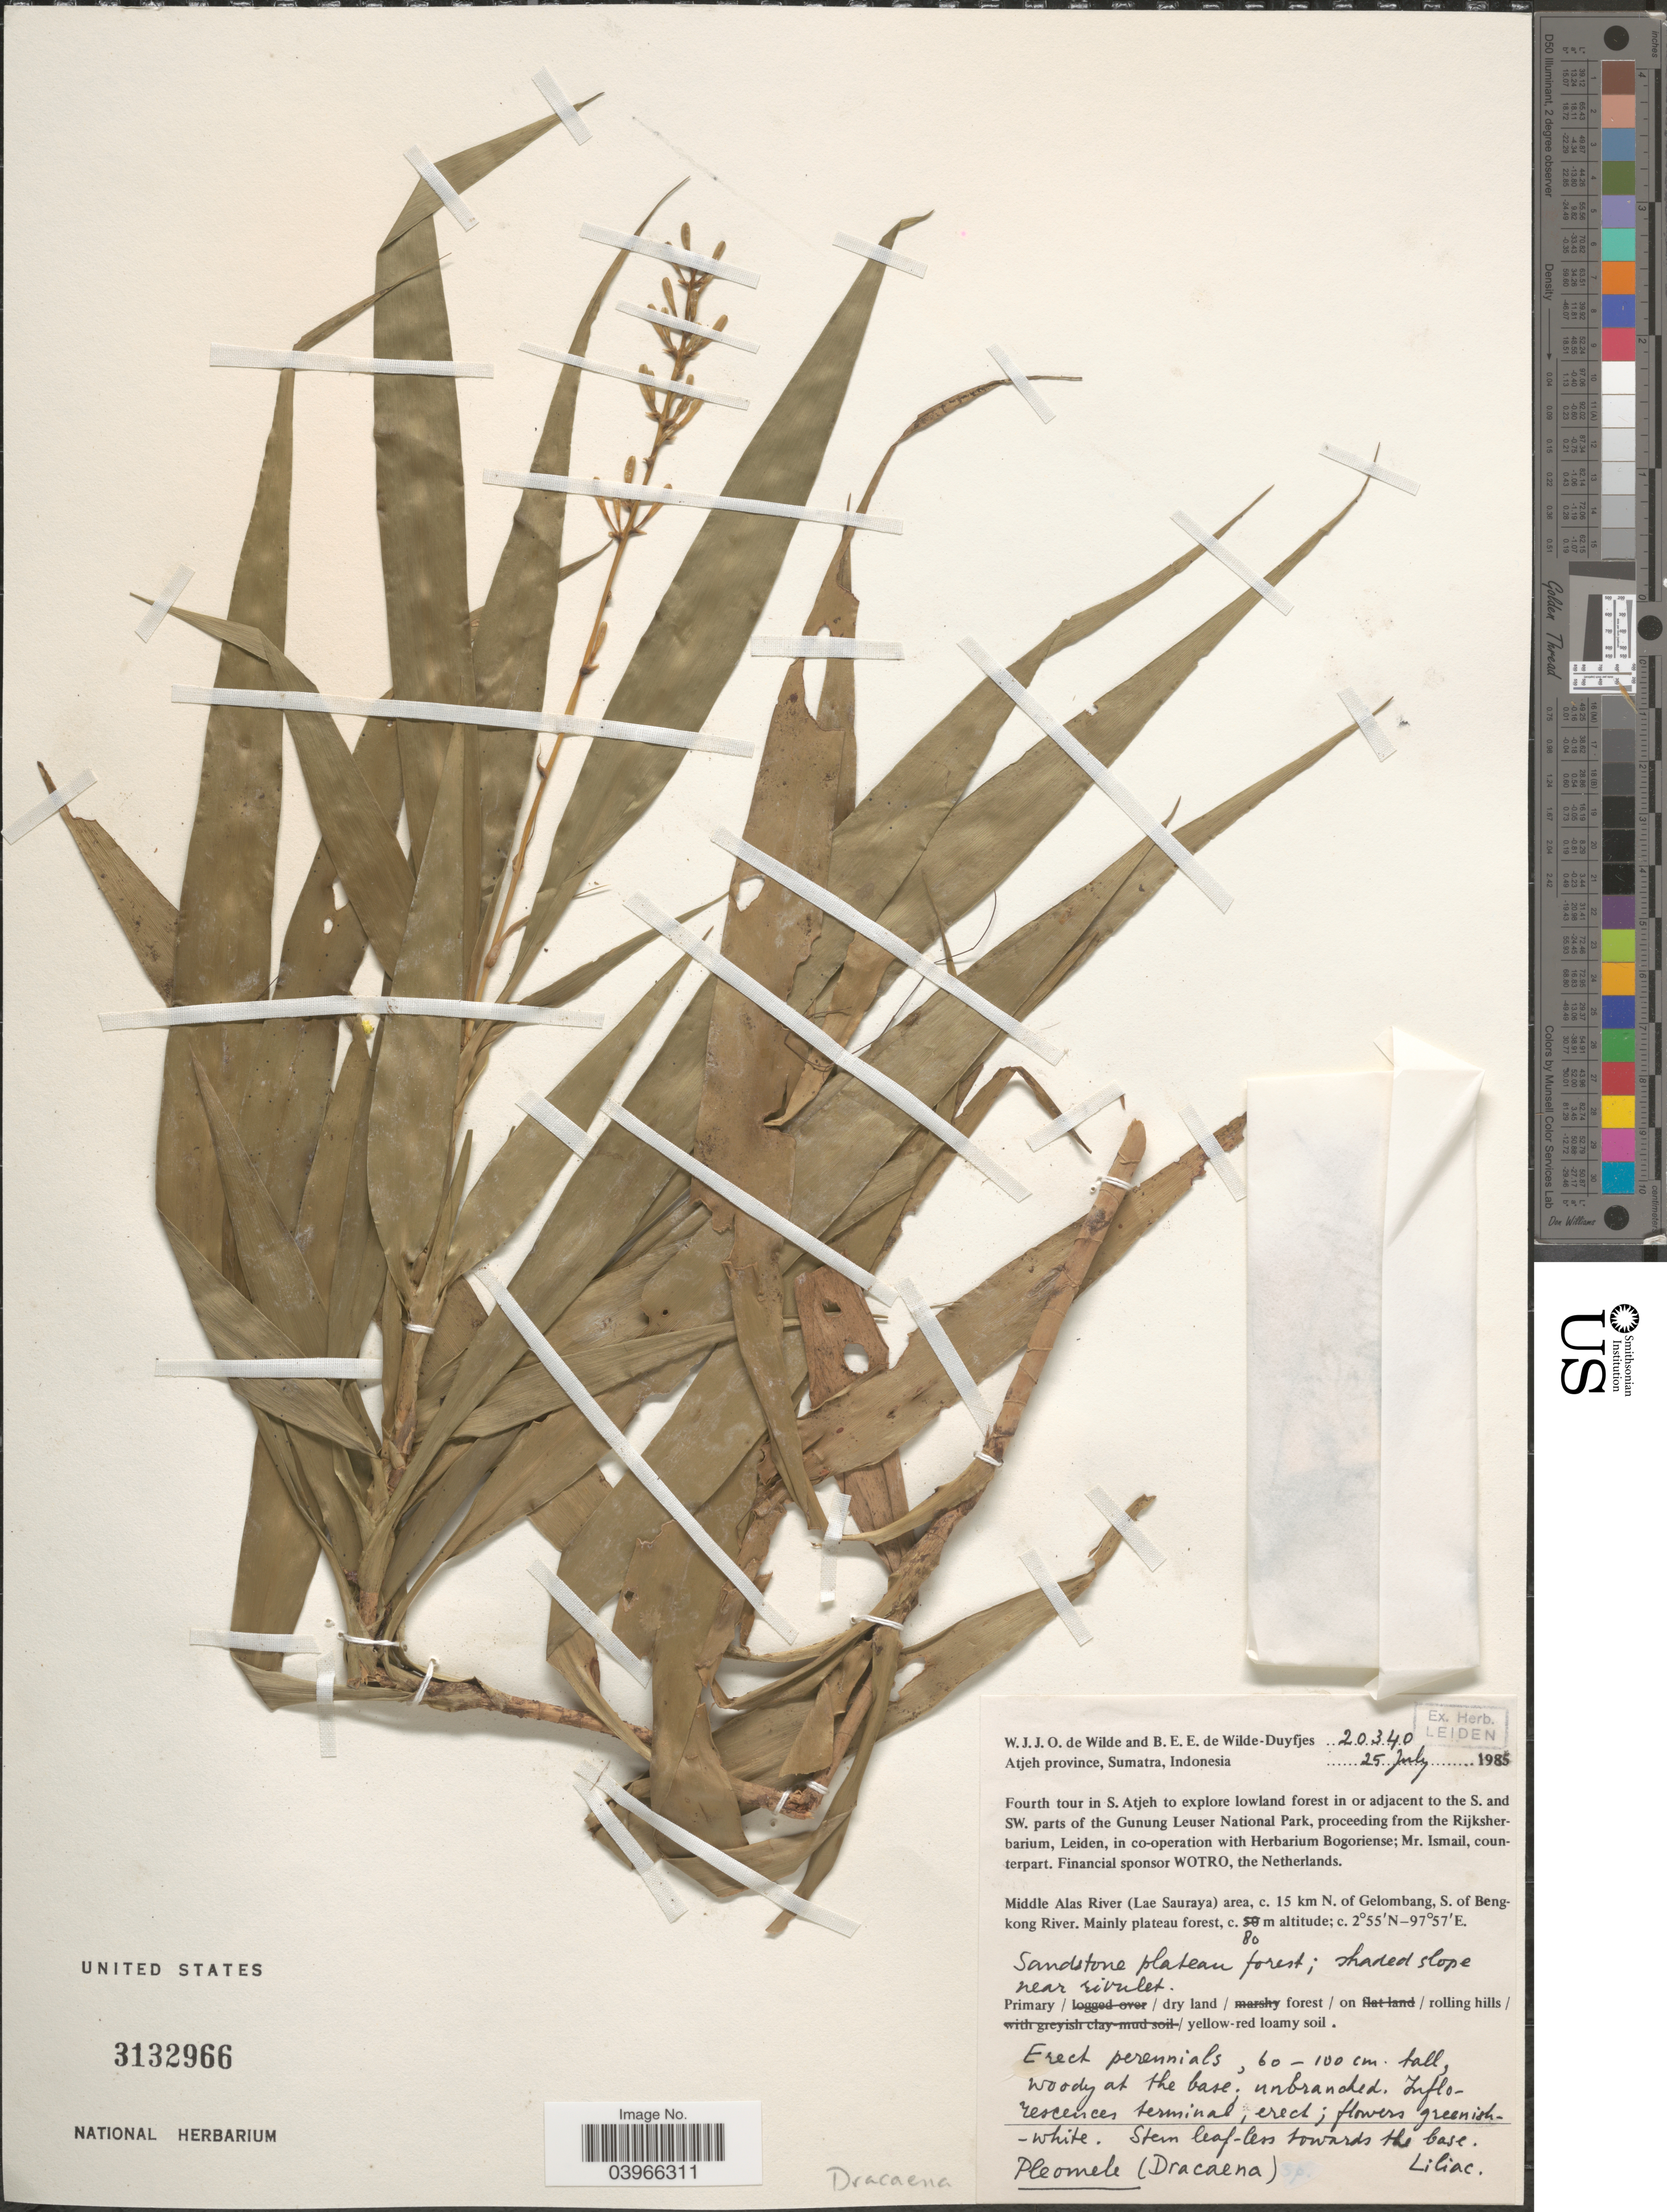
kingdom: Plantae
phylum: Tracheophyta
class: Liliopsida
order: Asparagales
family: Asparagaceae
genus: Dracaena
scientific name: Dracaena sp.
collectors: W. J. de Wilde & B. E. de Wilde-Duyfjes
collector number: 20340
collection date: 1985-07-25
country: Indonesia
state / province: Sumatra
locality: Atjeh province. Fourth tour in S. Atjeh to explore lowland forest in or adjacent to the S. and SW. parts of the Gunung Leuser National Park. Middle Alas River (Lae Sauraya) area, c. 15 km N. of Gelombang, S. of Bengkong River. Mainly plateau forest. Sandstone plateau forest; shaded slope near rivulet. Primary dry land on rolling hills yellow-red loamy soil.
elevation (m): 80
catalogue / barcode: US 3132966